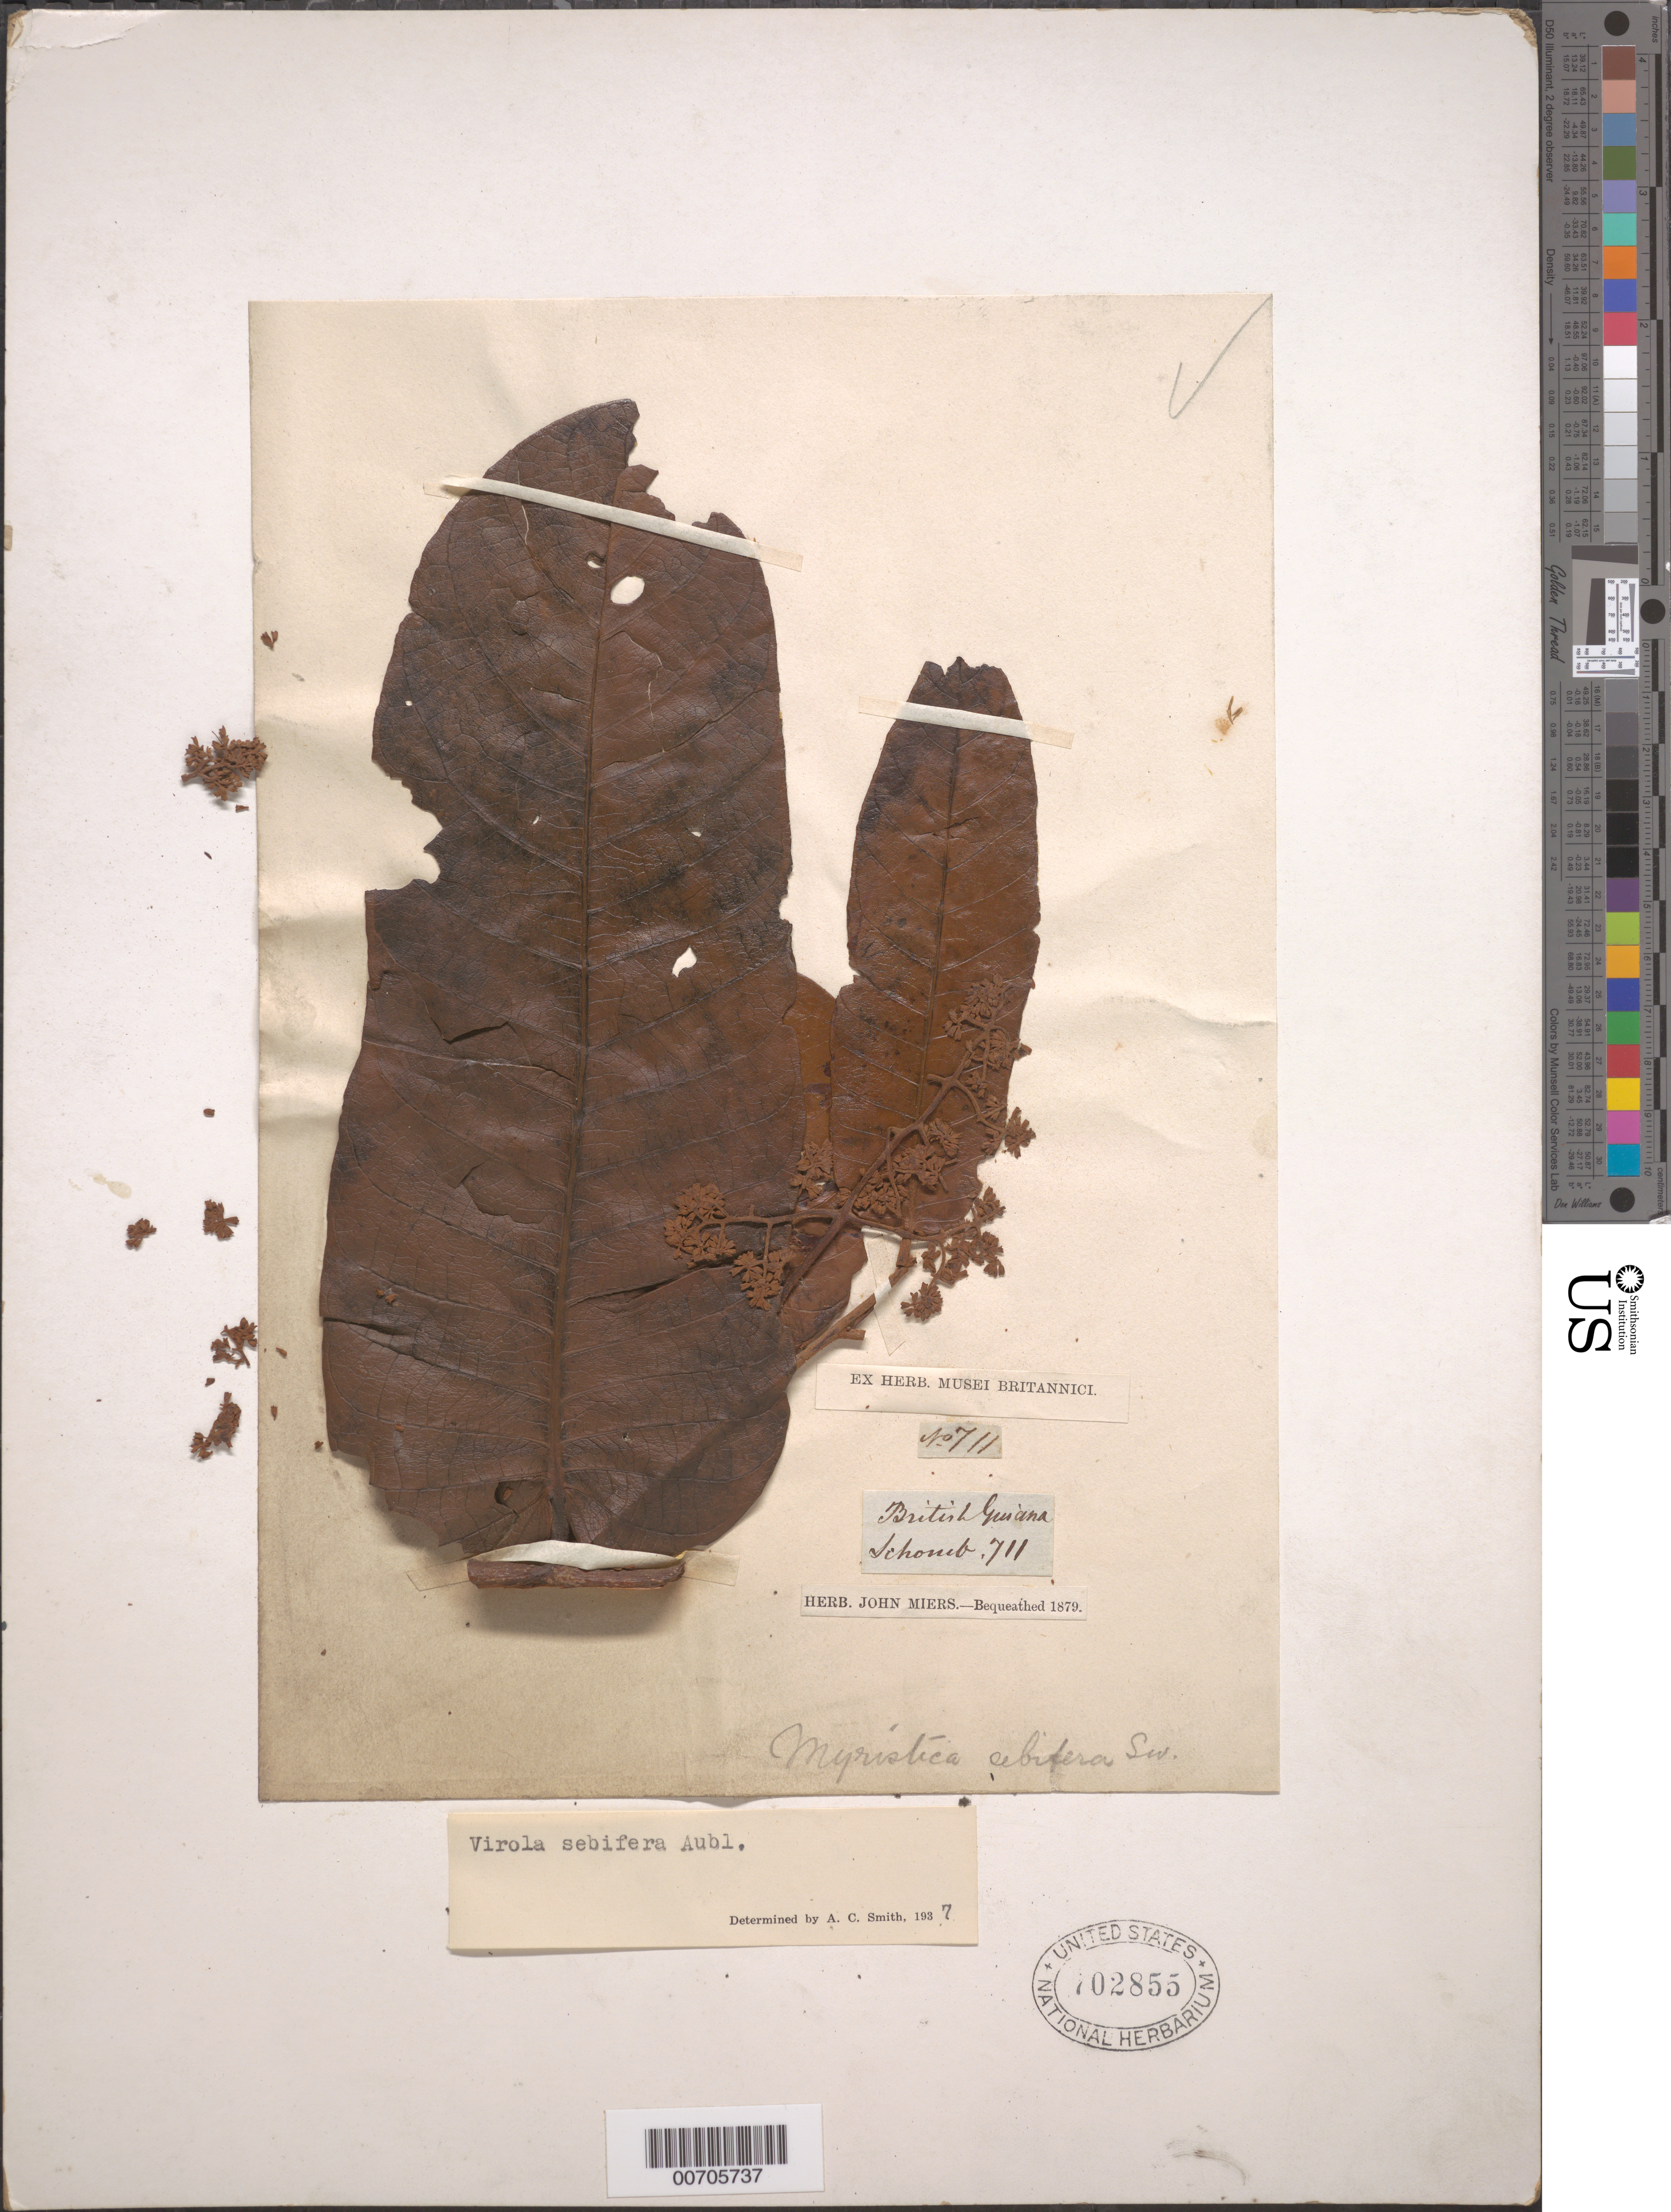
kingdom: Plantae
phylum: Tracheophyta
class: Magnoliopsida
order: Magnoliales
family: Myristicaceae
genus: Virola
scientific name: Virola sebifera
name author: Aubl.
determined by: Smith, A. C.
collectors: -- Schomburgk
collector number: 711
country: Guyana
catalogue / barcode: US 702855